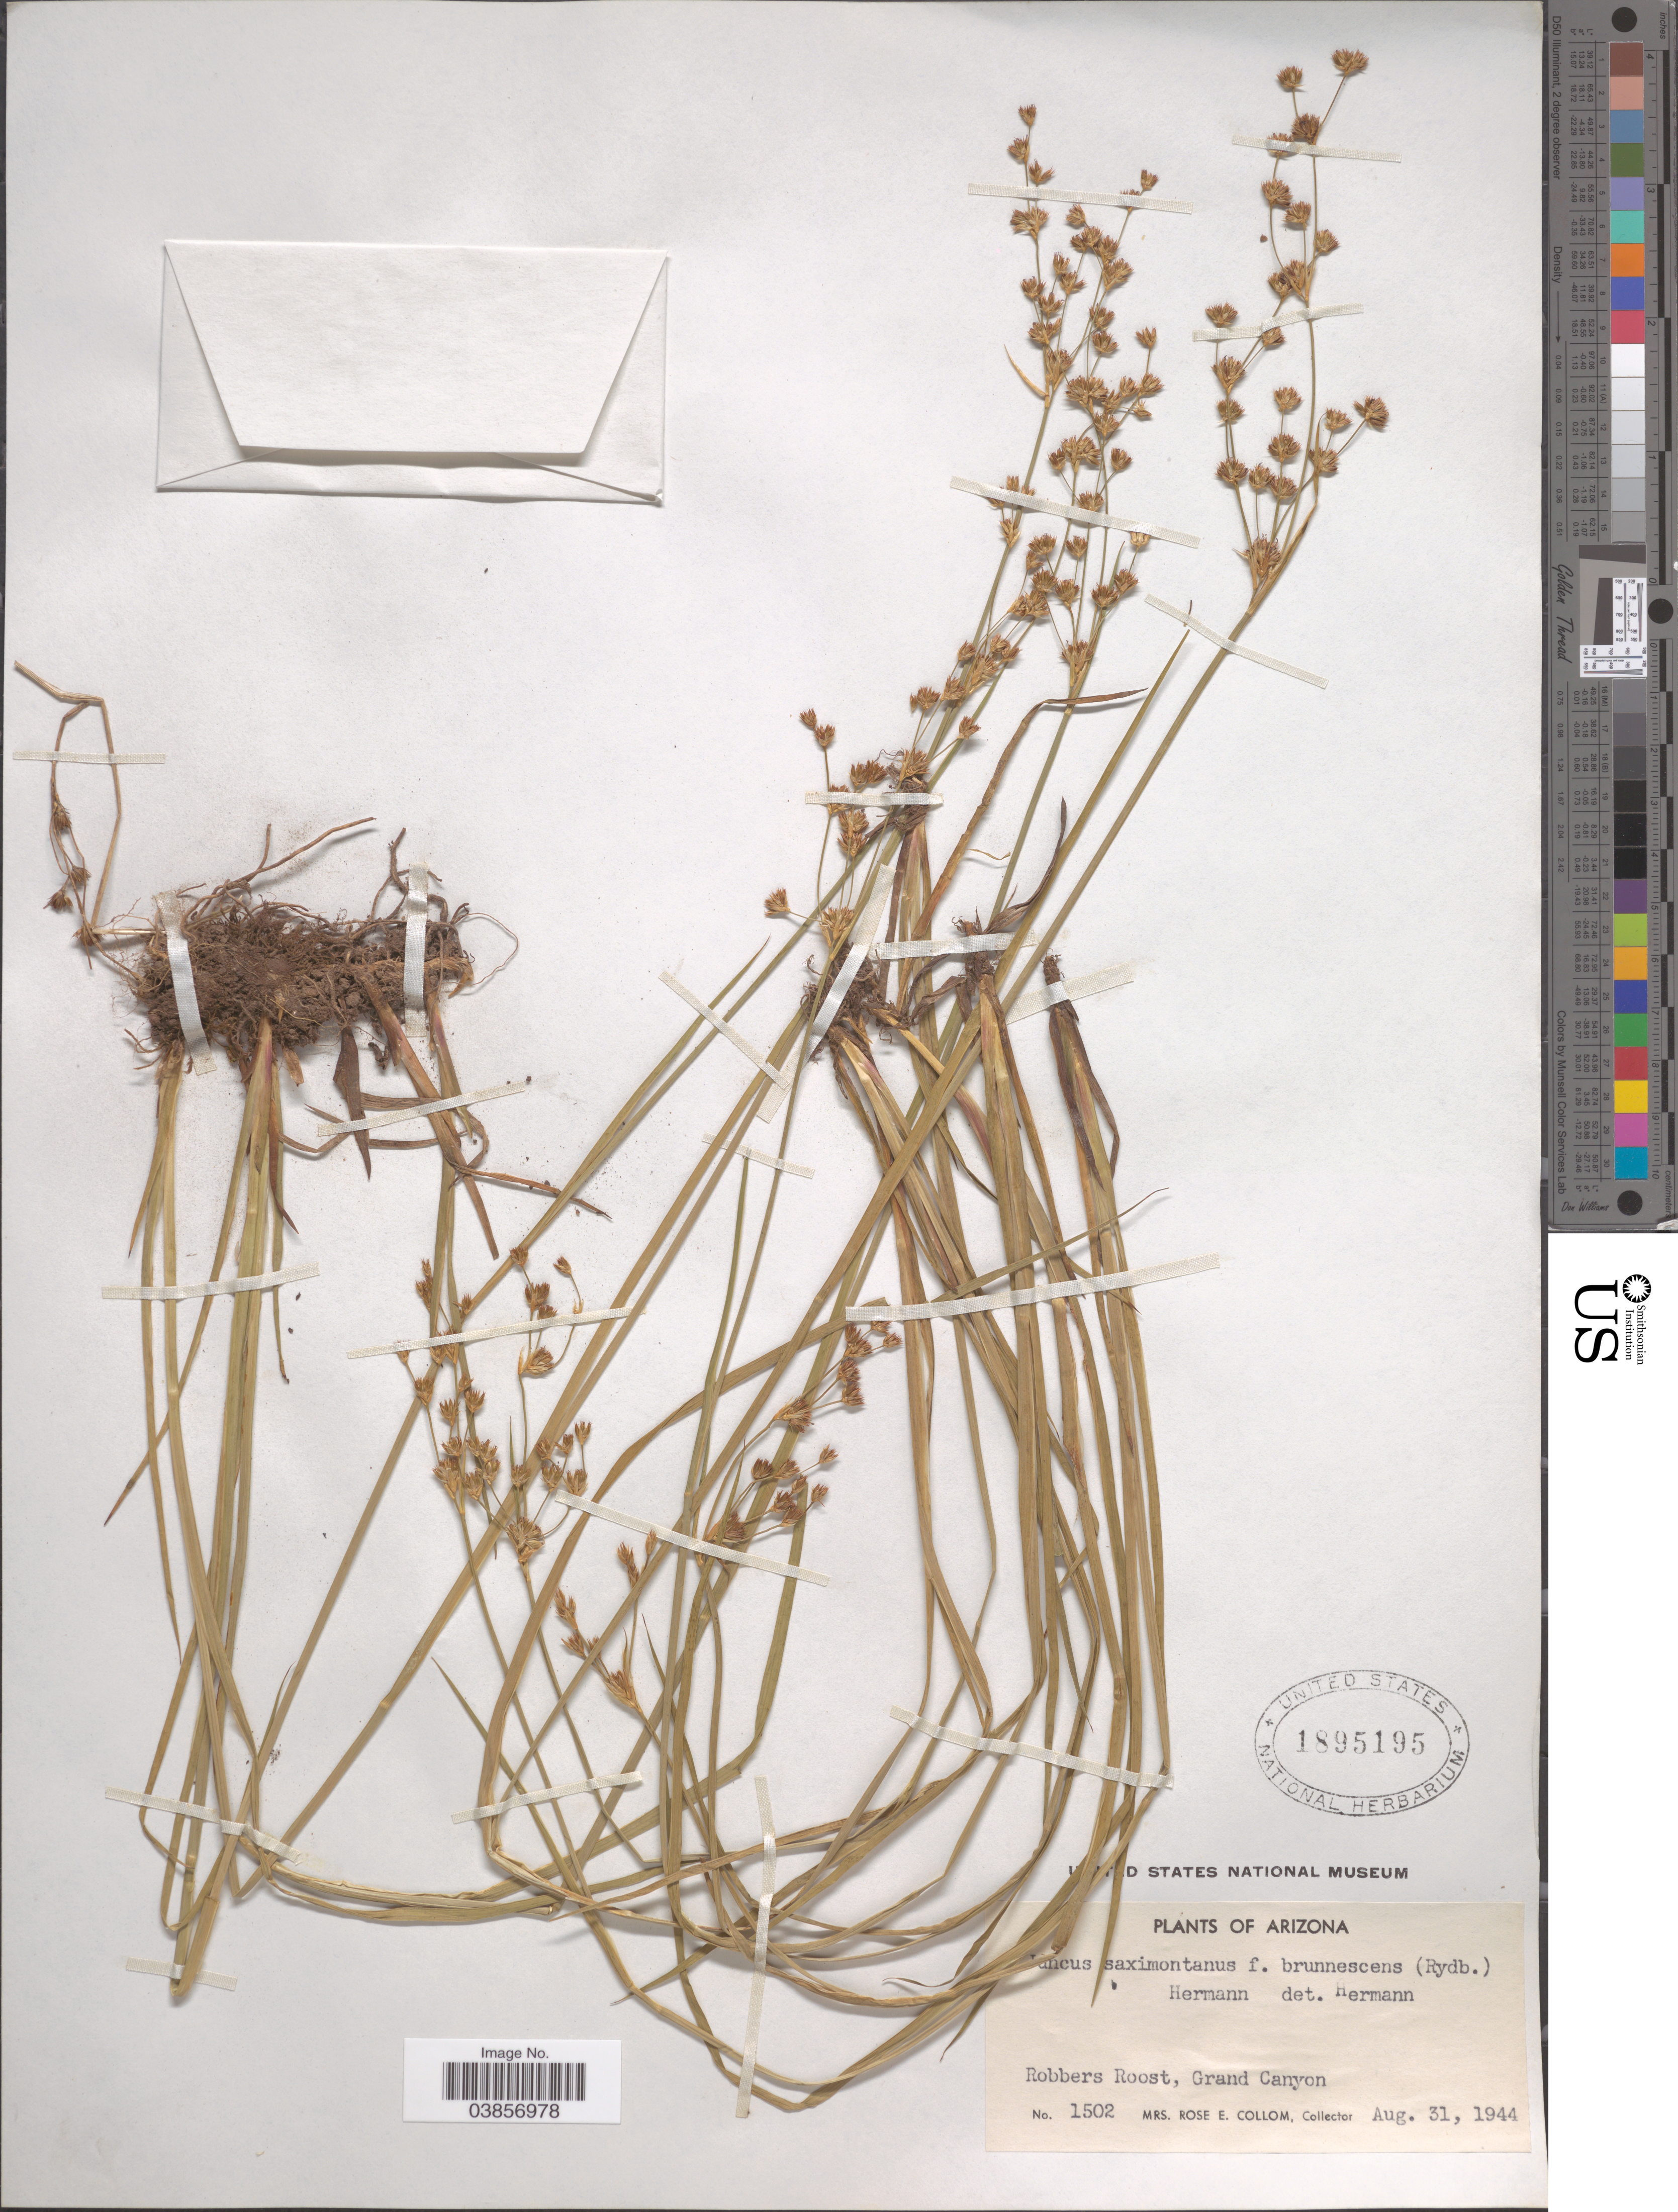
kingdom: Plantae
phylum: Tracheophyta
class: Liliopsida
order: Poales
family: Juncaceae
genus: Juncus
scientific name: Juncus saximontanus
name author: A. Nelson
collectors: R. E. Collom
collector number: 1502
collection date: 1944-08-31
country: United States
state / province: Arizona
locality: Robbers Roost, Grand Canyon.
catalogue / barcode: US 1895195